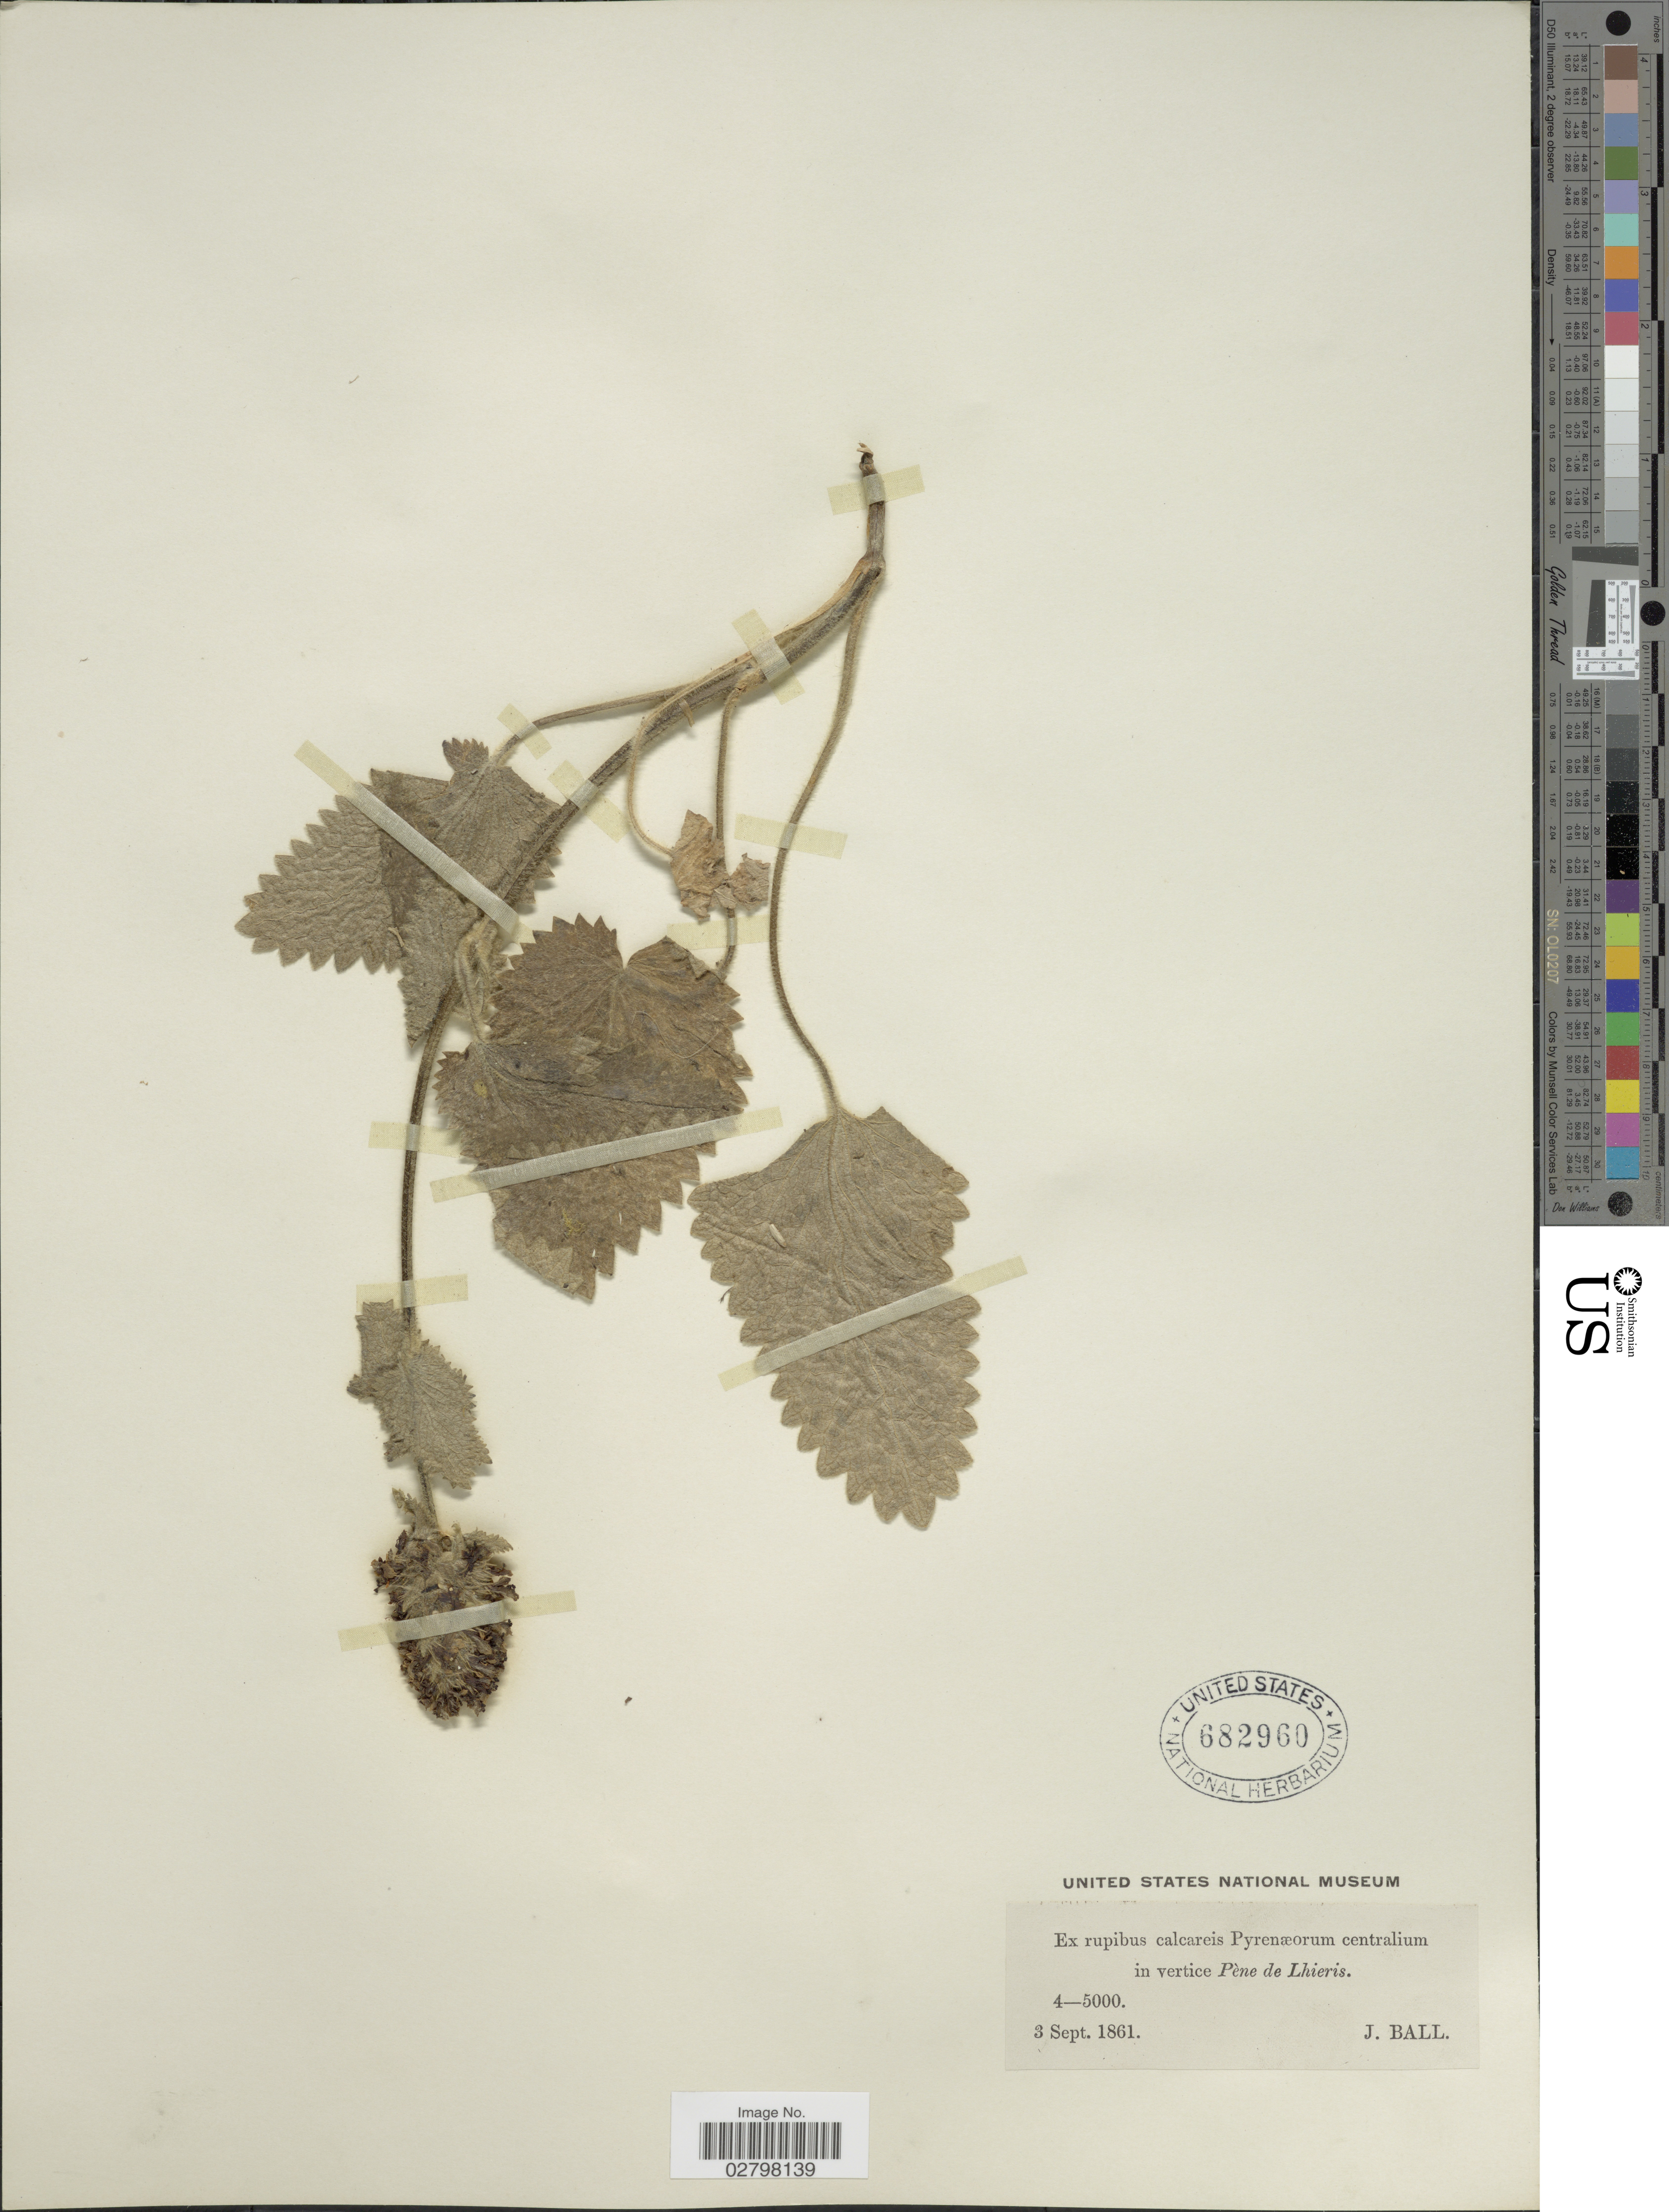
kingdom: Plantae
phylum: Tracheophyta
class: Magnoliopsida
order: Lamiales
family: Lamiaceae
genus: Stachys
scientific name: Stachys sp.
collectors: J. Ball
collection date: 1861-09-03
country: France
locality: Ex rupibus calcareis Pyrenæorum centralium in vertice Pène de Lhieris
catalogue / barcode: US 682960